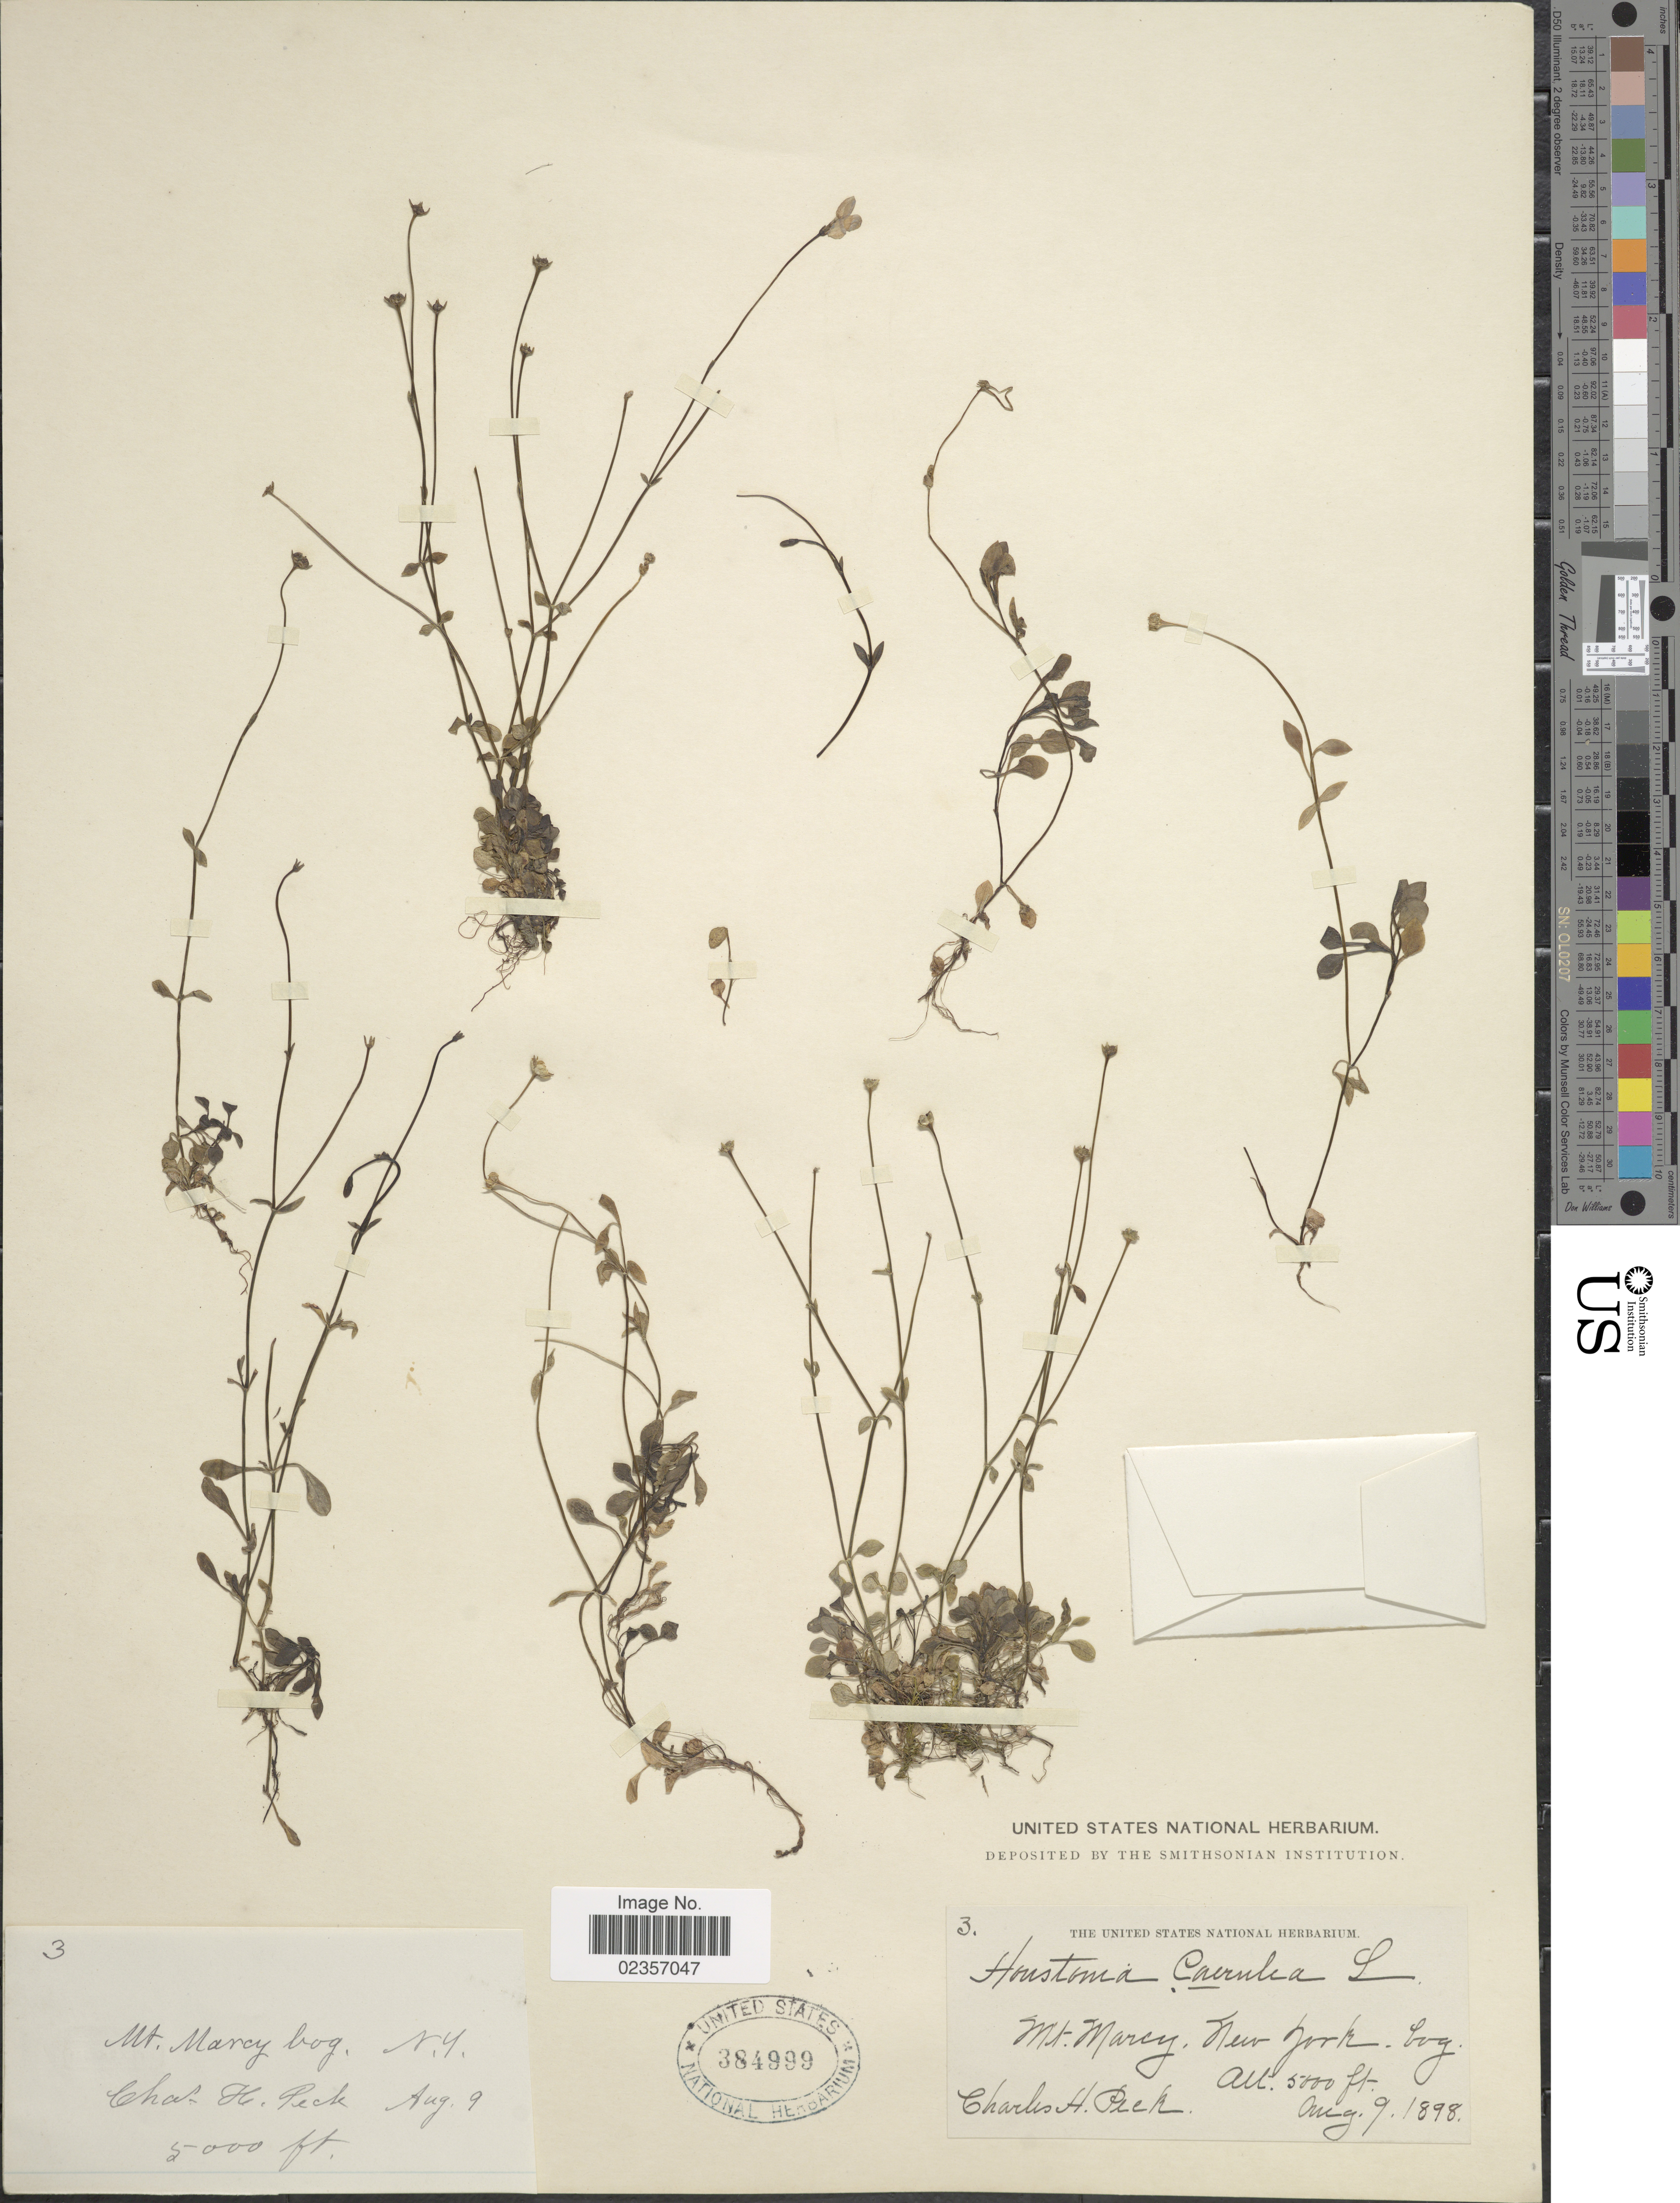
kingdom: Plantae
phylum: Tracheophyta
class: Magnoliopsida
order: Gentianales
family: Rubiaceae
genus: Houstonia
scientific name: Houstonia caerulea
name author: L.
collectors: C. H. Peck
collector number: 3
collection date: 1898-08-09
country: United States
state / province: New York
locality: Mt. Marcy bog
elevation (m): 1524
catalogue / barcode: US 384999